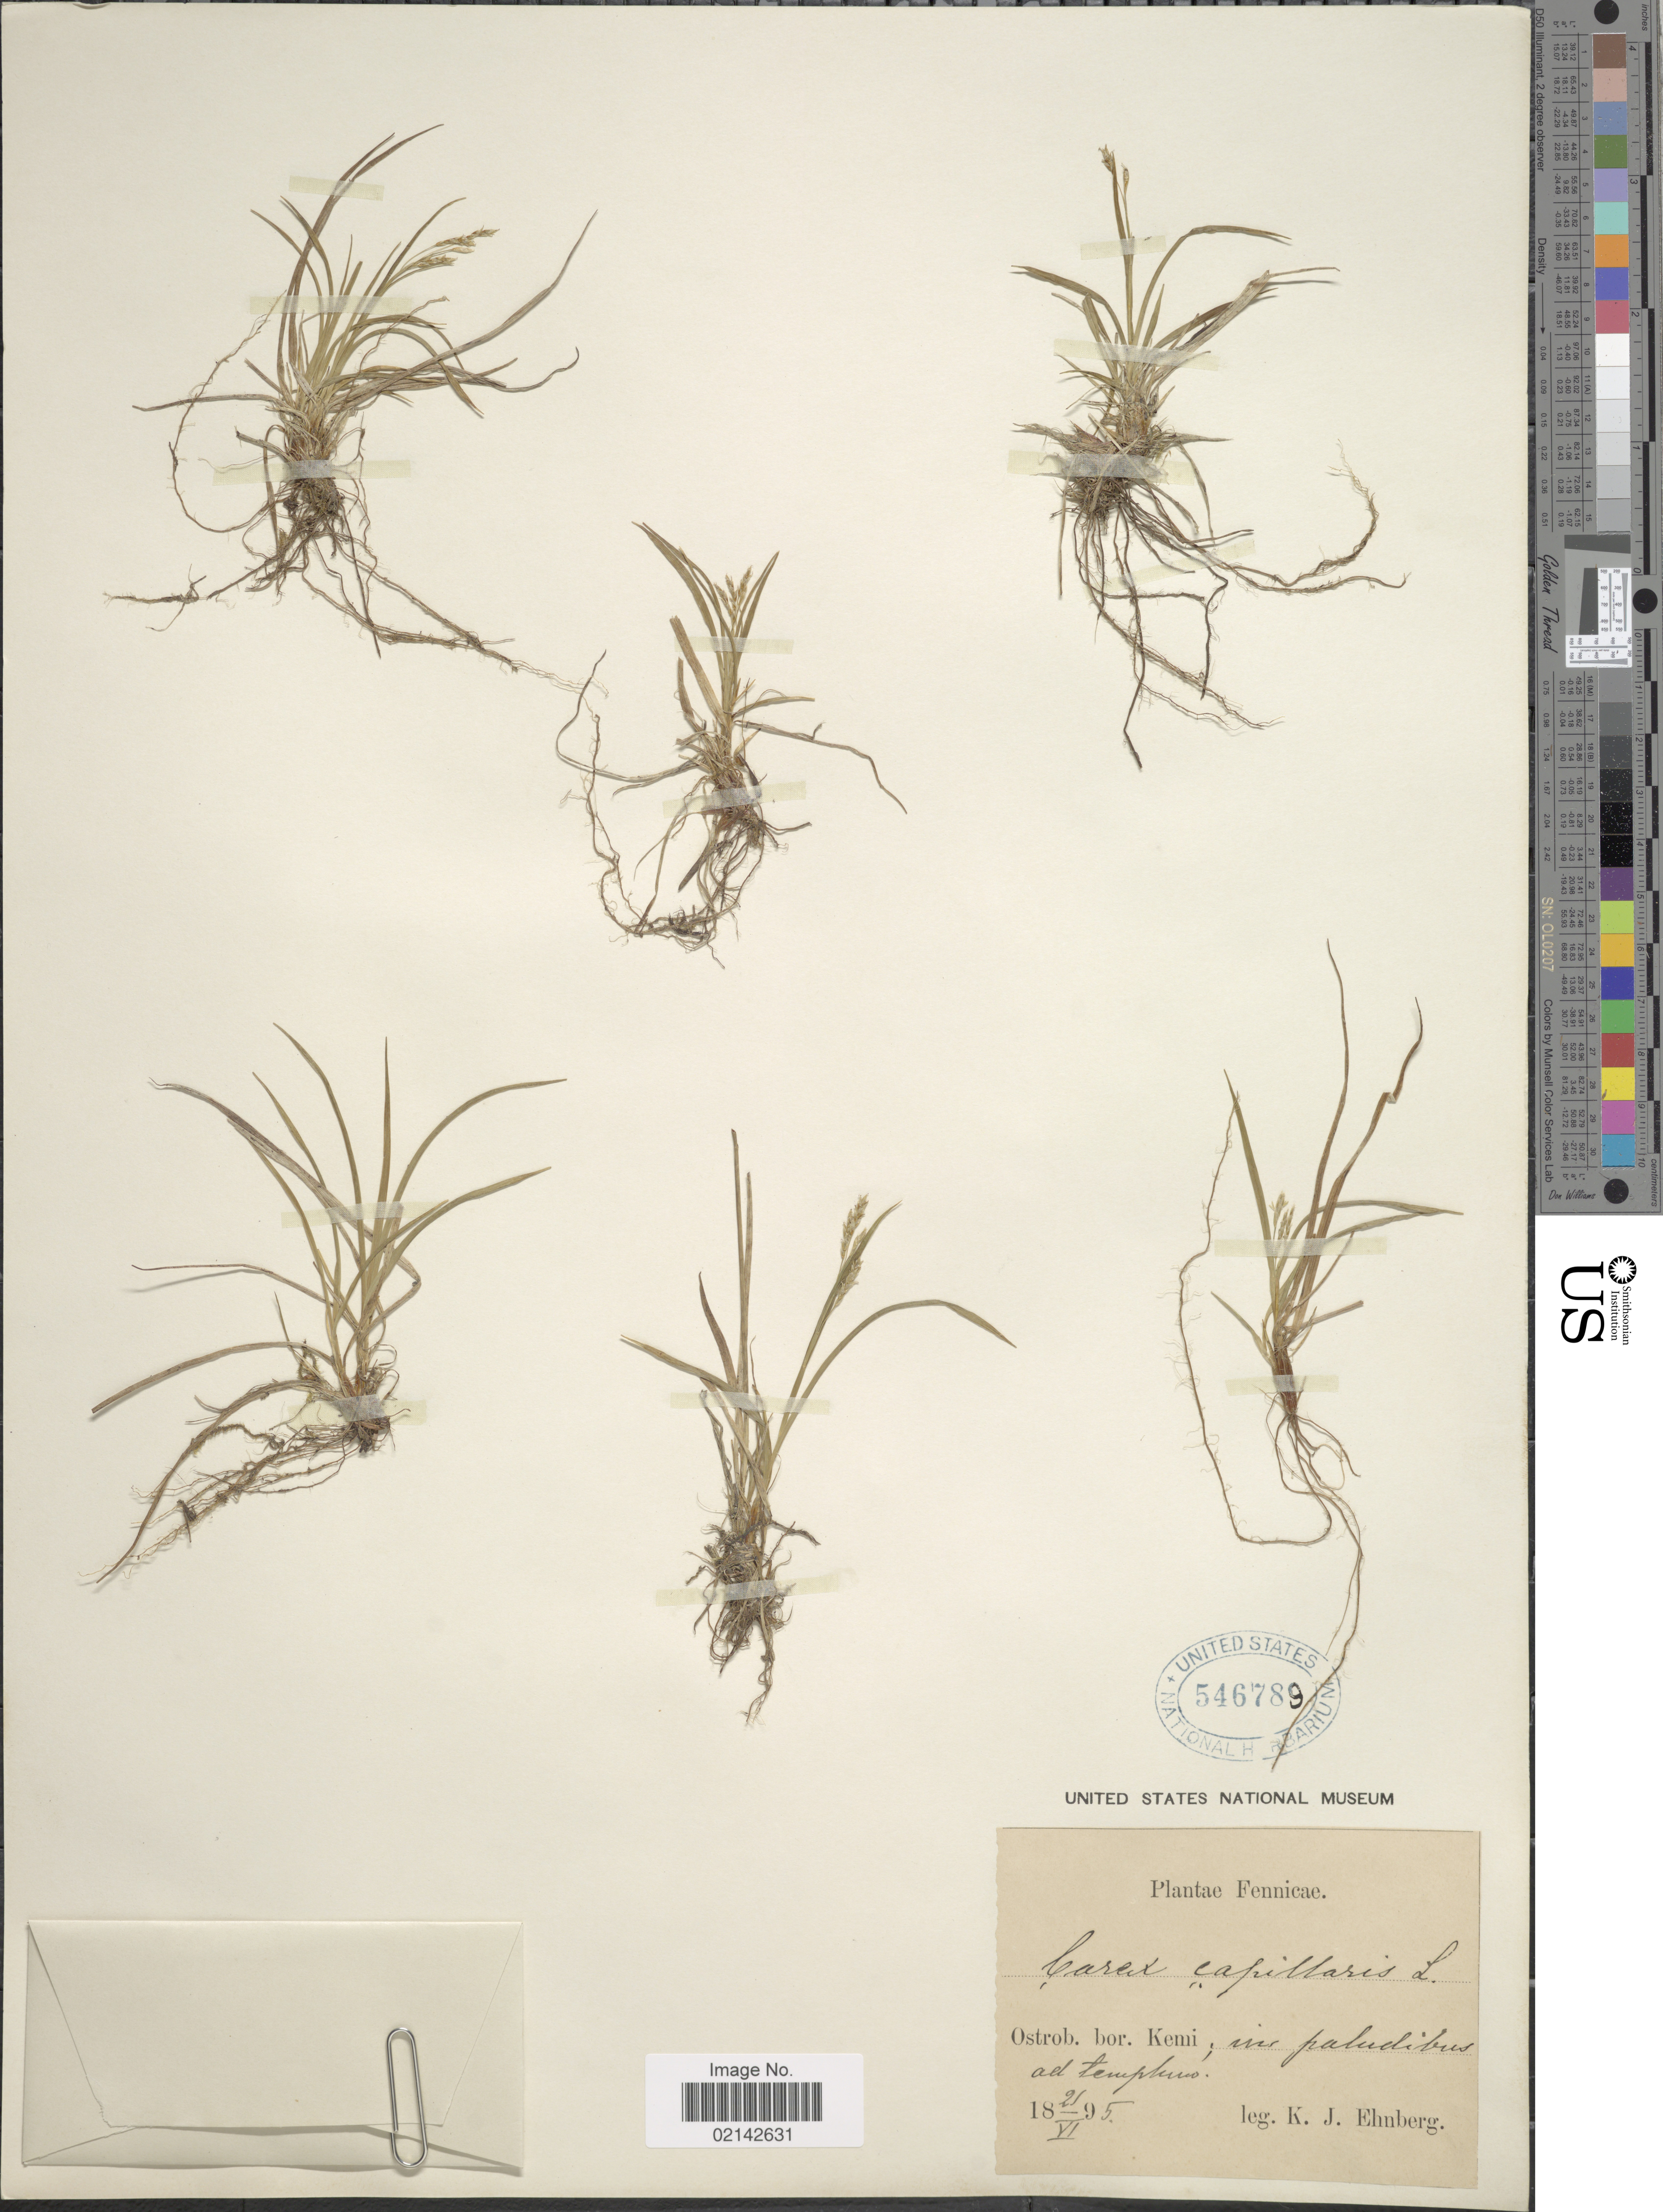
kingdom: Plantae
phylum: Tracheophyta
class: Liliopsida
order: Poales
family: Cyperaceae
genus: Carex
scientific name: Carex capillaris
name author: L.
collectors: K. Ehnberg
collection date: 1895-06-21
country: Finland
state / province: Lappi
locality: Kemi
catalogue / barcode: US 546789